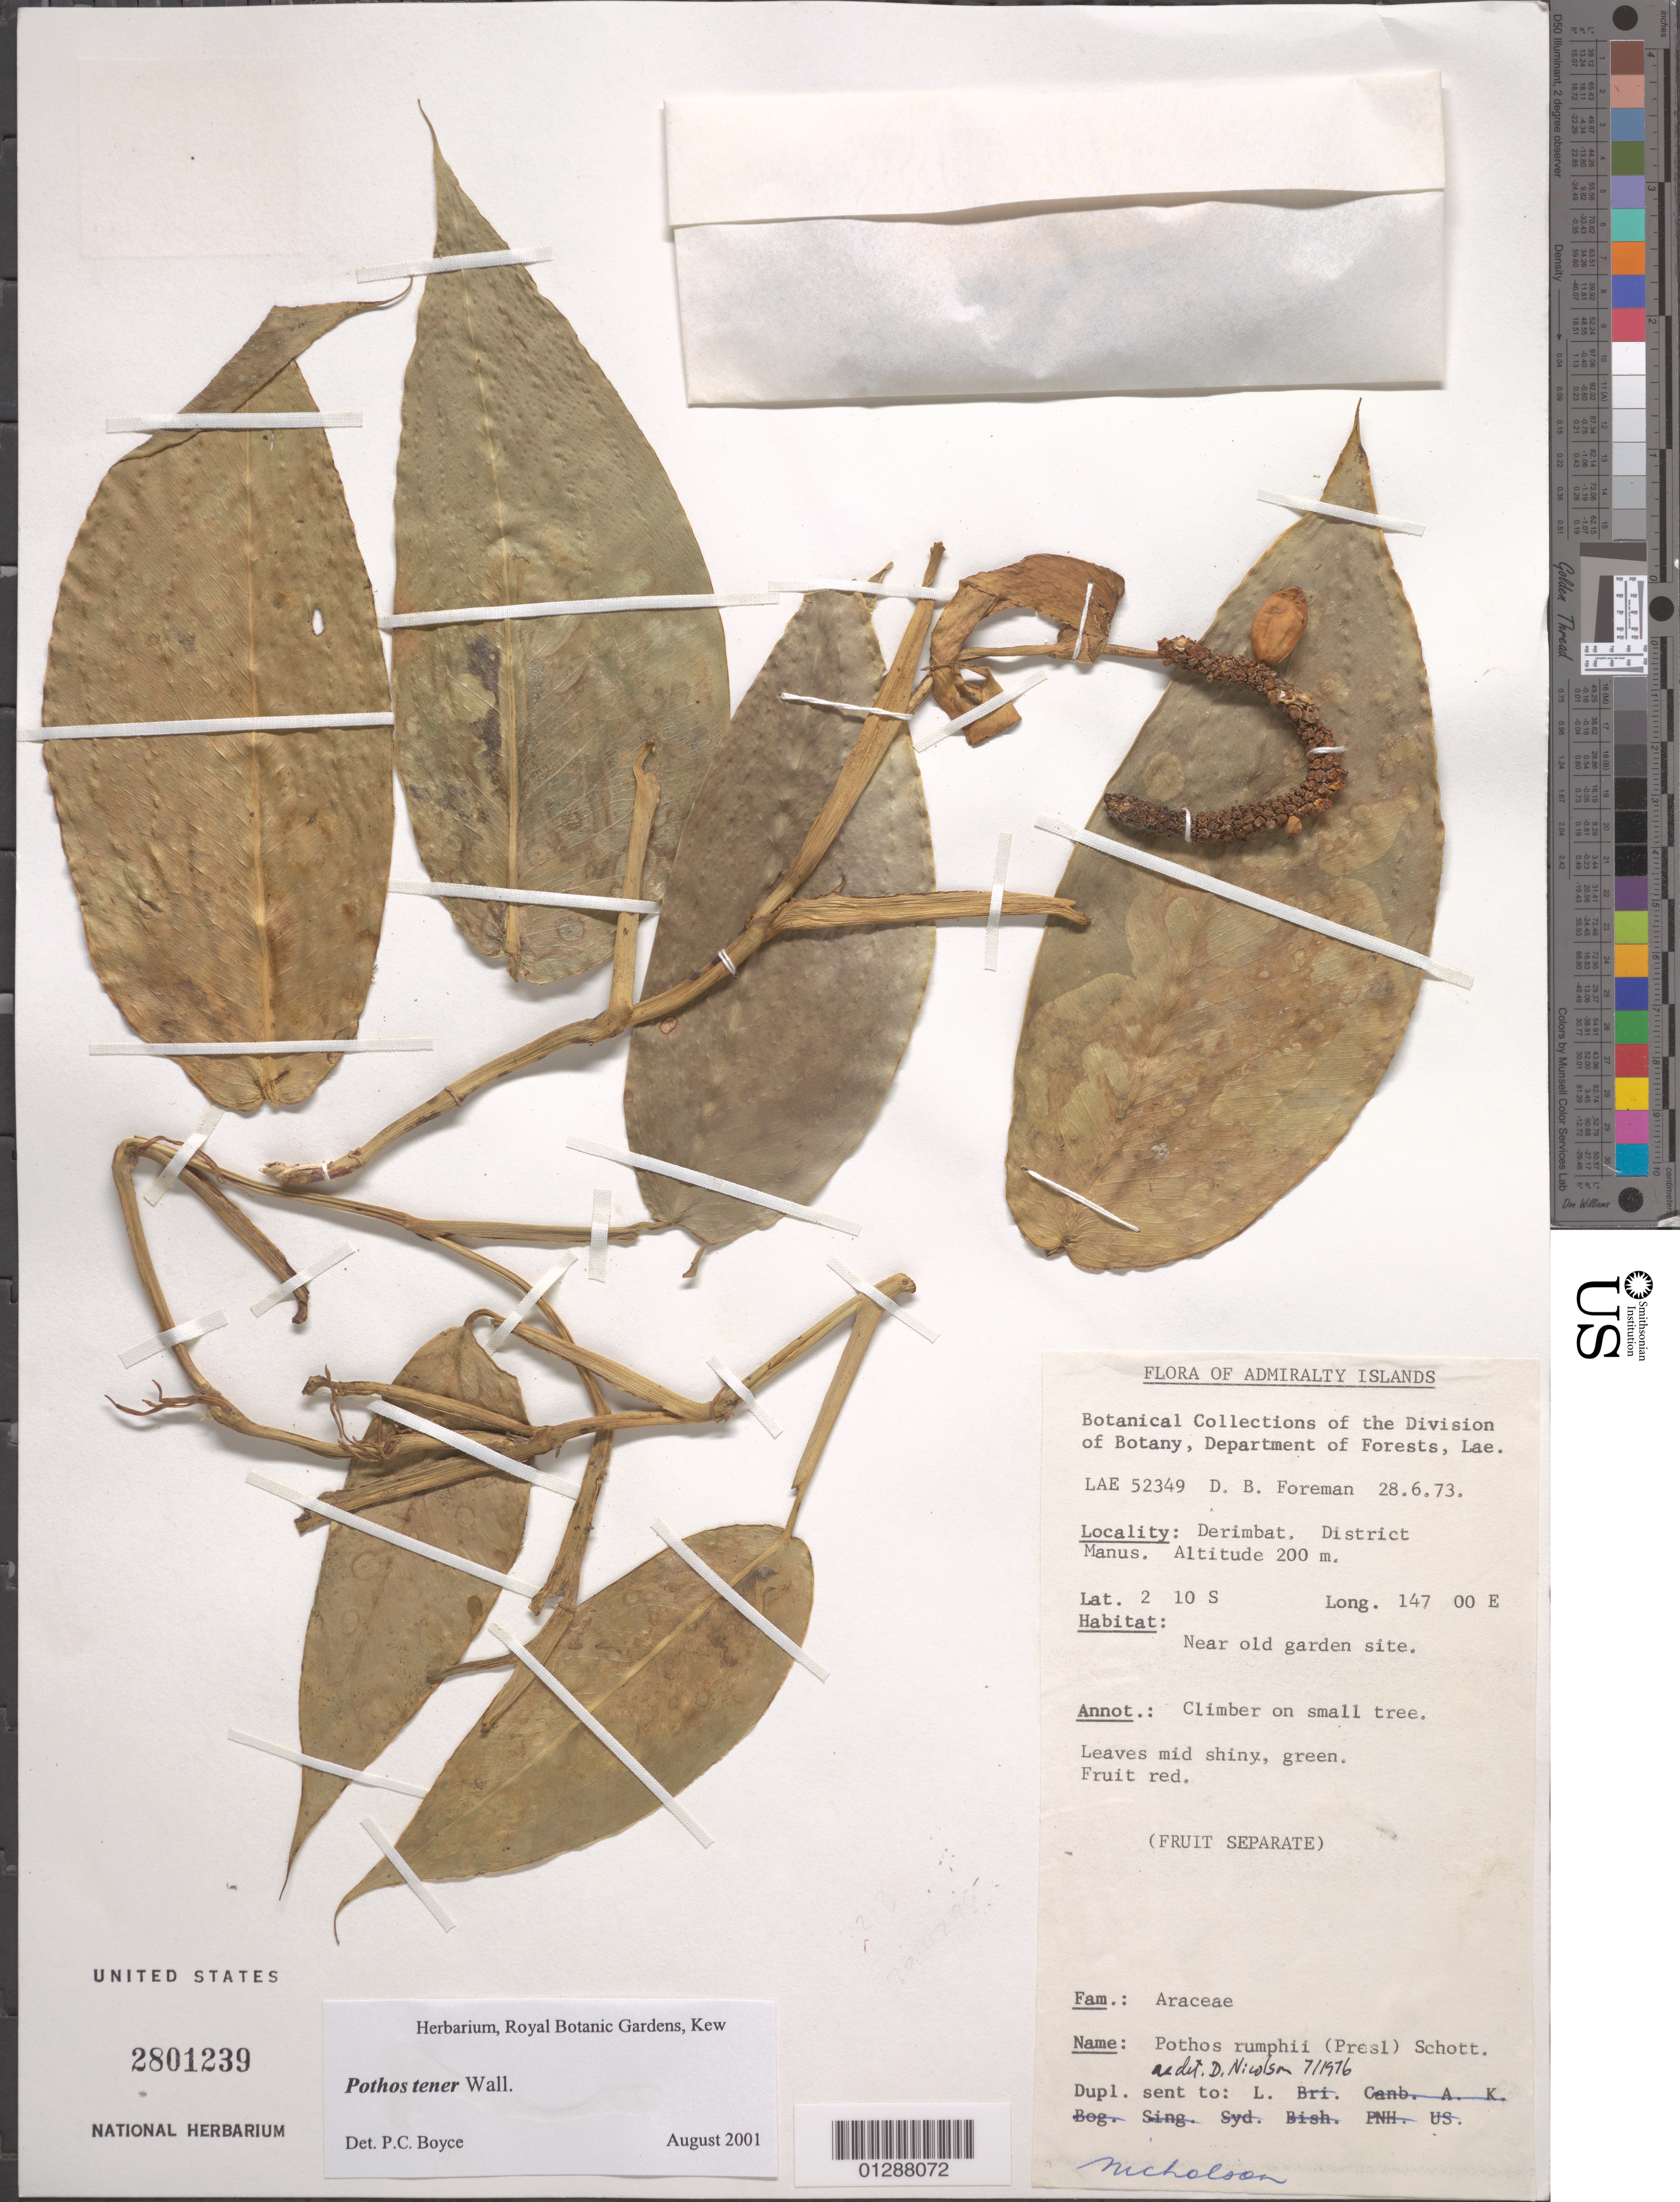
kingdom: Plantae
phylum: Tracheophyta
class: Liliopsida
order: Alismatales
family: Araceae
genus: Pothos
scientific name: Pothos tener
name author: Wall.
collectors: D. Foreman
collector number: LAE 52349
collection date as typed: Transcribed d/m/y: 28/6/73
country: Papua New Guinea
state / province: Manus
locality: Admiralty Islands. Derimbat. District Manus. Near old garden site.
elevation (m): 200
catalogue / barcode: US 2801239